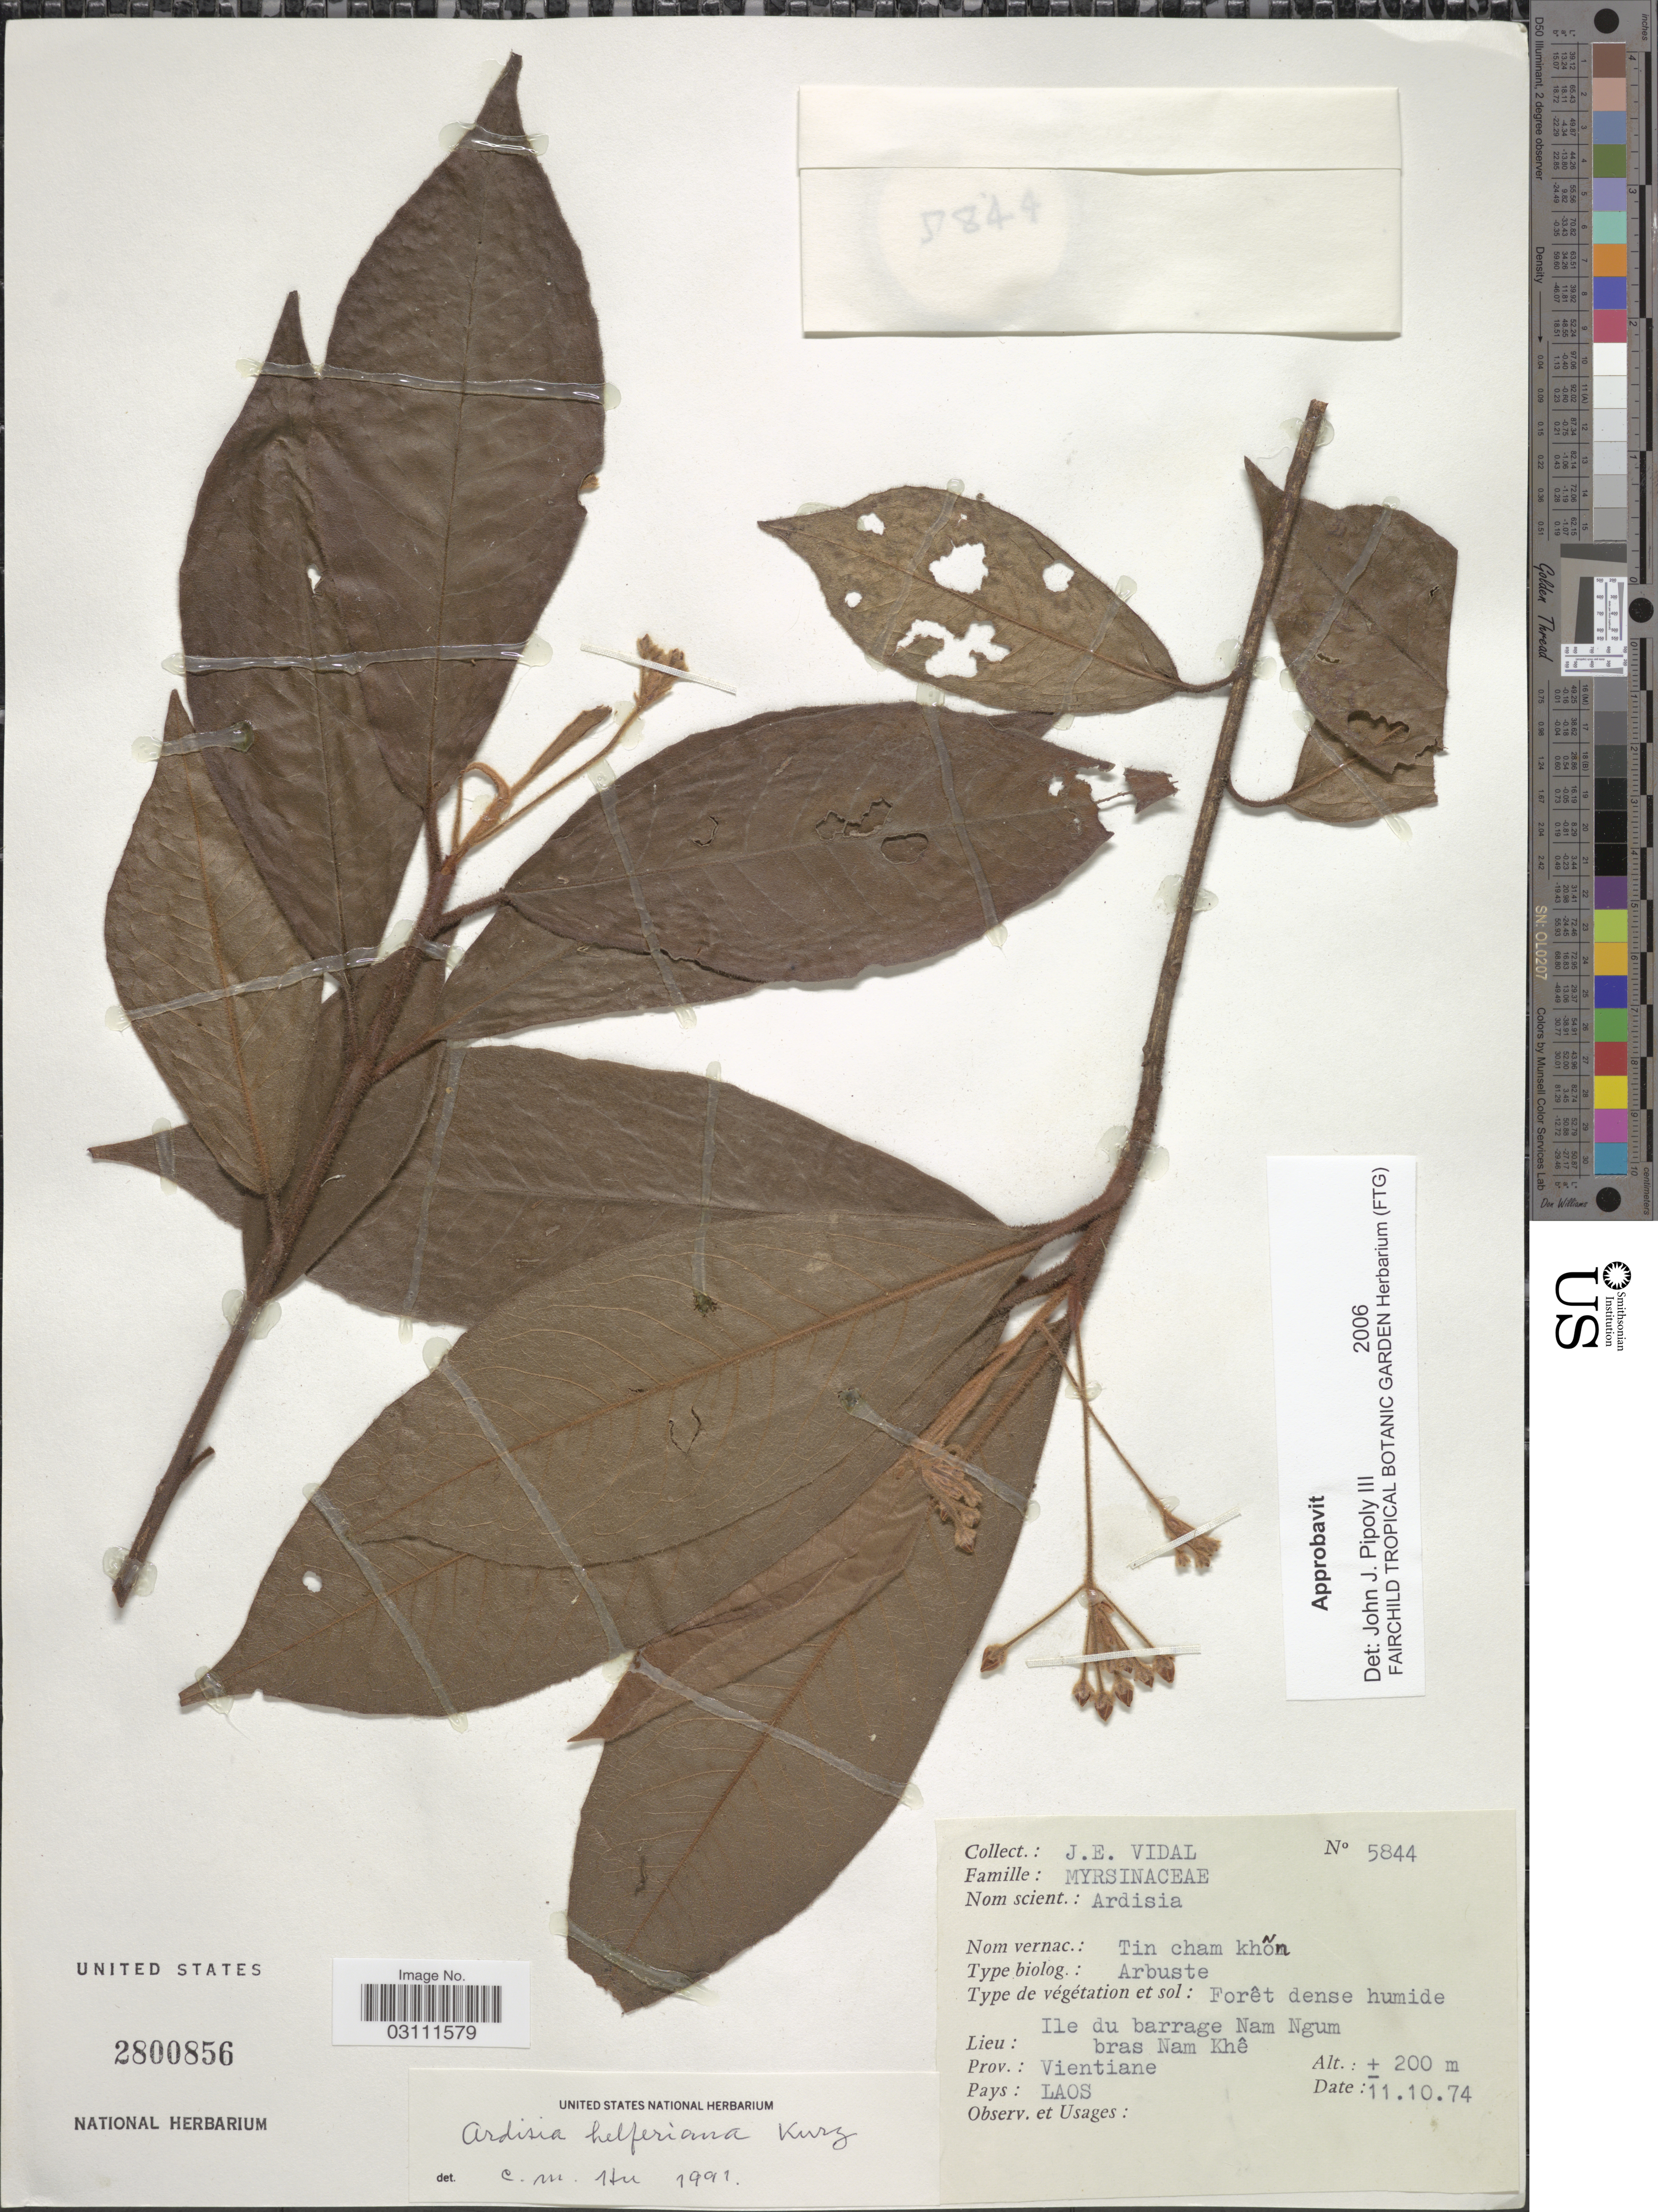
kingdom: Plantae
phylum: Tracheophyta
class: Magnoliopsida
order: Ericales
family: Primulaceae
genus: Ardisia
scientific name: Ardisia helferiana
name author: Kurz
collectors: J. E. Vidal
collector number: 5844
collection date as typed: Transcribed d/m/y: 11/10/74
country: Laos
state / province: Viangchan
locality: Ile du barrage Nam Ngum, bras Nam Khê, Prov.: Vientiane, Laos.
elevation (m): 200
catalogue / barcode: US 2800856